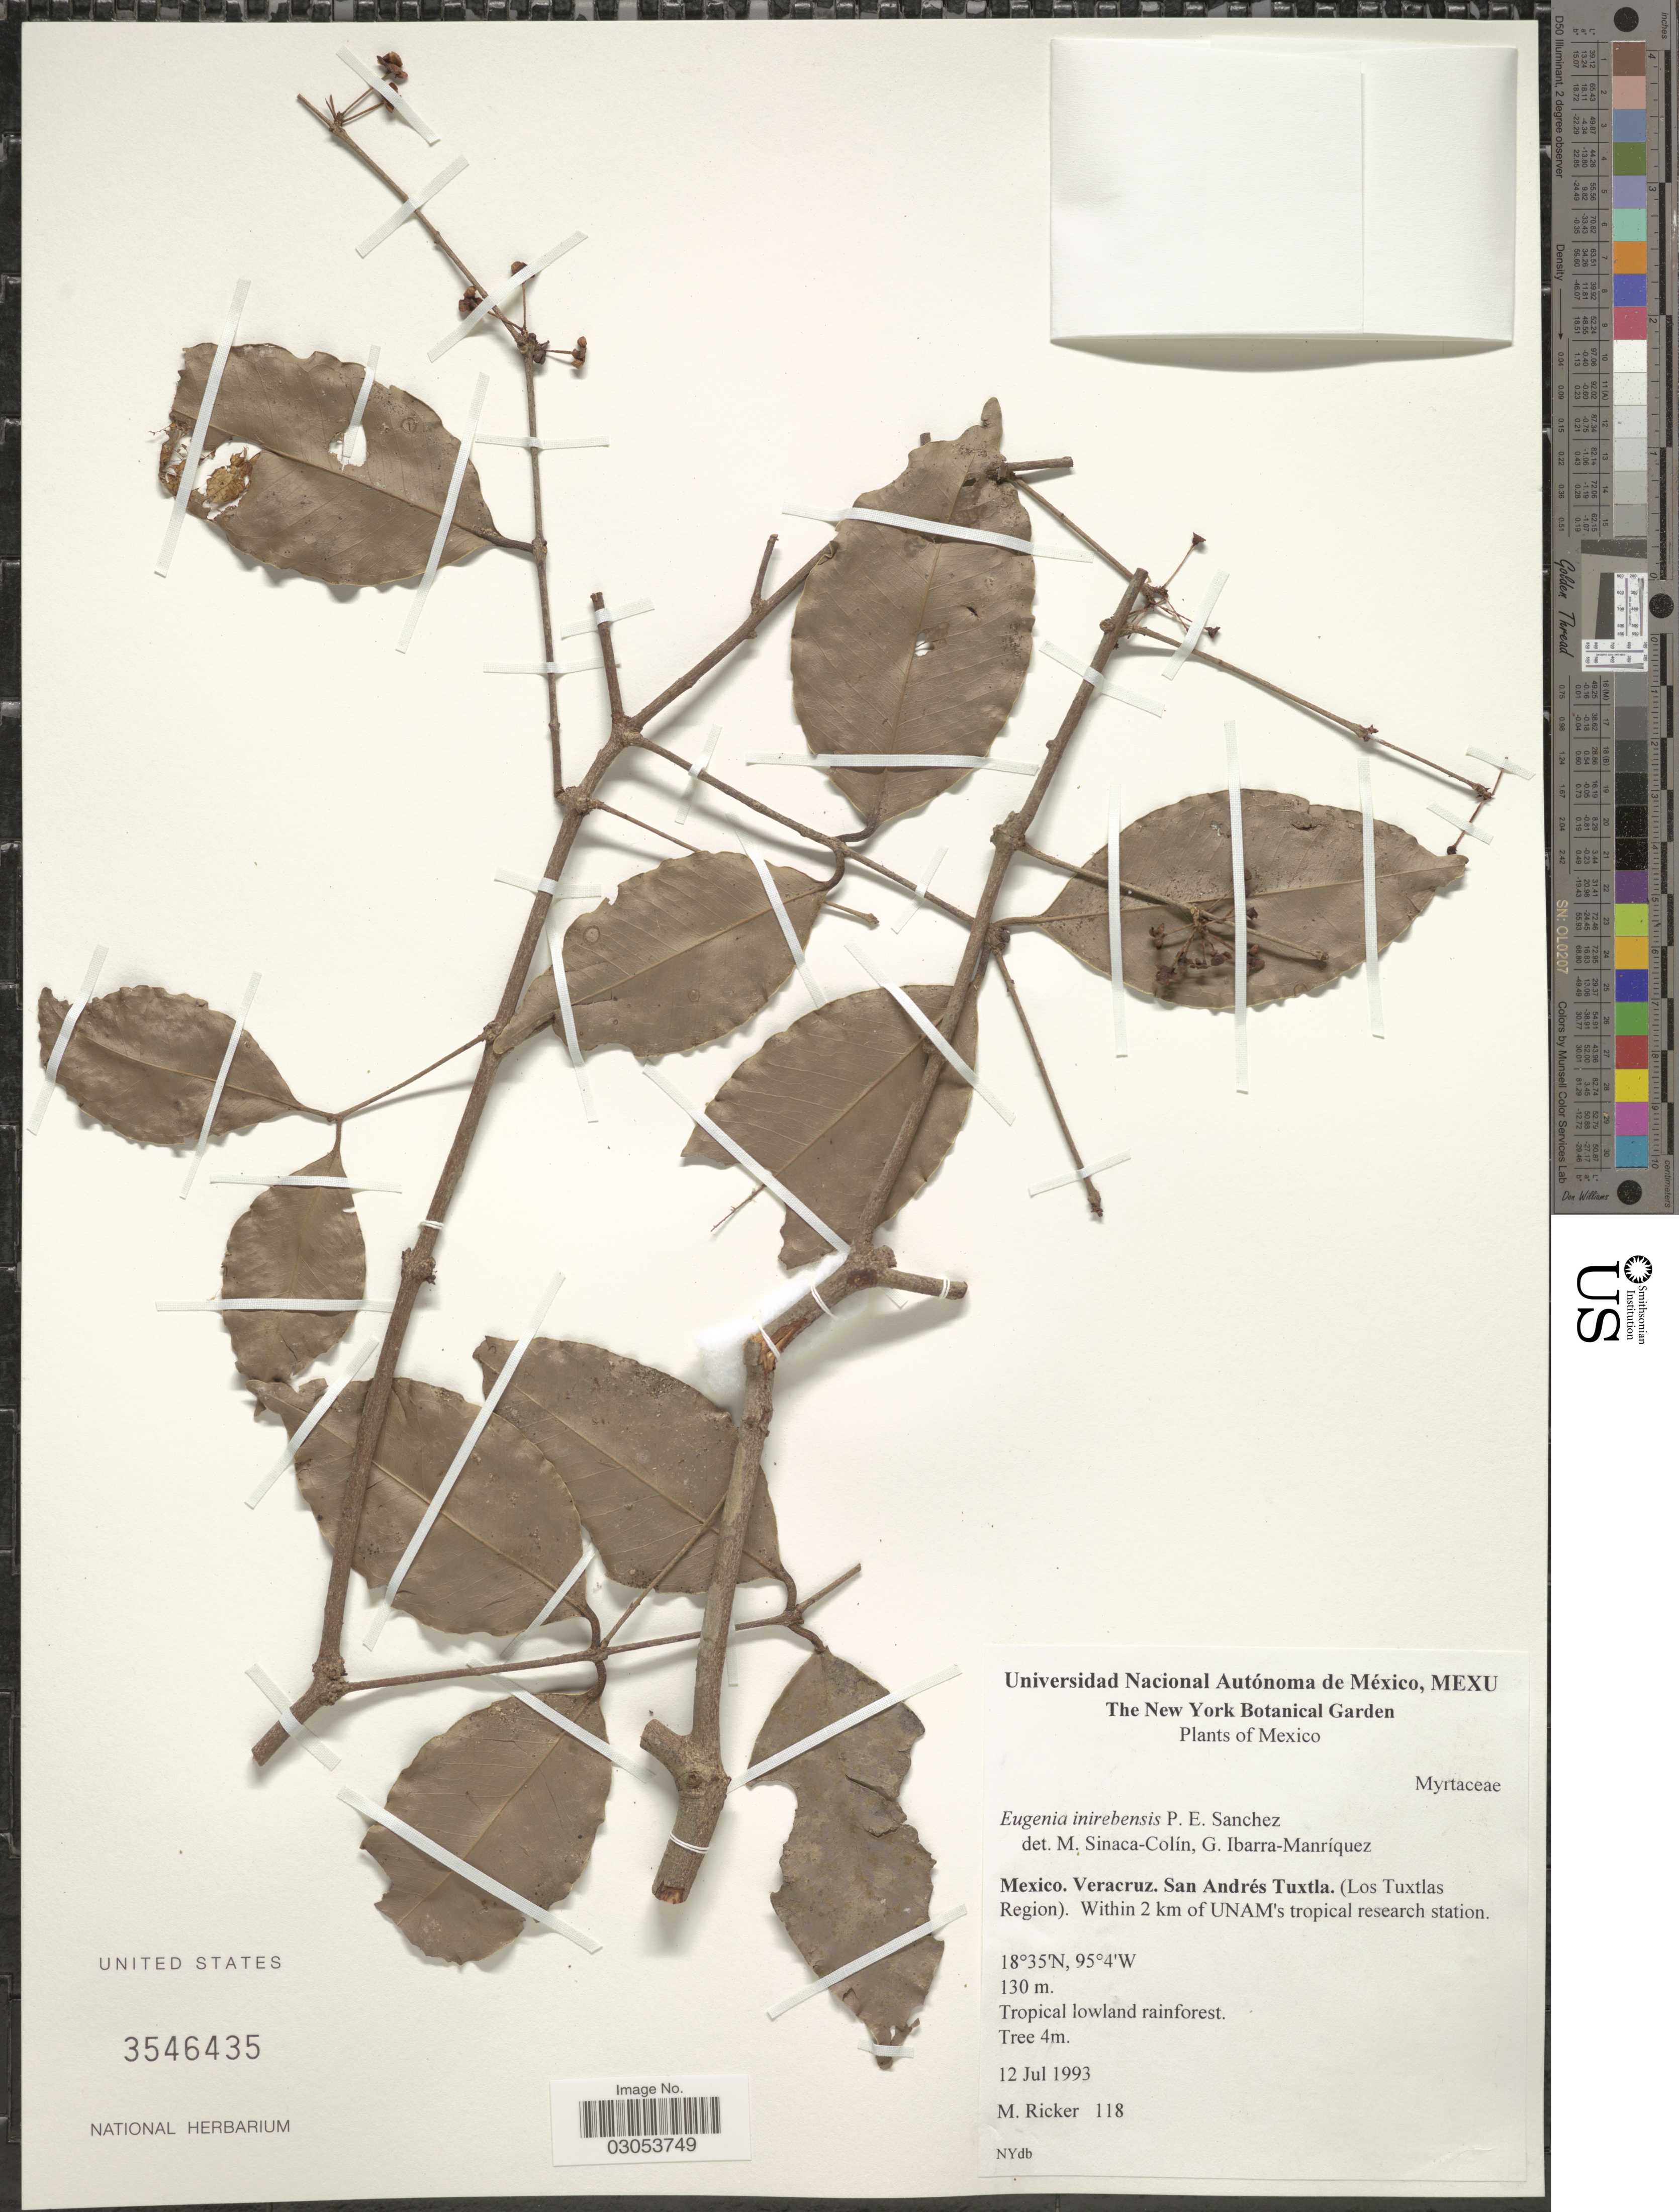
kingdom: Plantae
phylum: Tracheophyta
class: Magnoliopsida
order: Myrtales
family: Myrtaceae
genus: Eugenia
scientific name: Eugenia inirebensis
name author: P.E. Sánchez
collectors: M. Ricker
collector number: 118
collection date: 1993-07-12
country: Mexico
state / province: Veracruz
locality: Veracruz. San Andrés Tuxtla. (Los Tuxtlas Region)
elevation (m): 130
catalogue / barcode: US 3546435